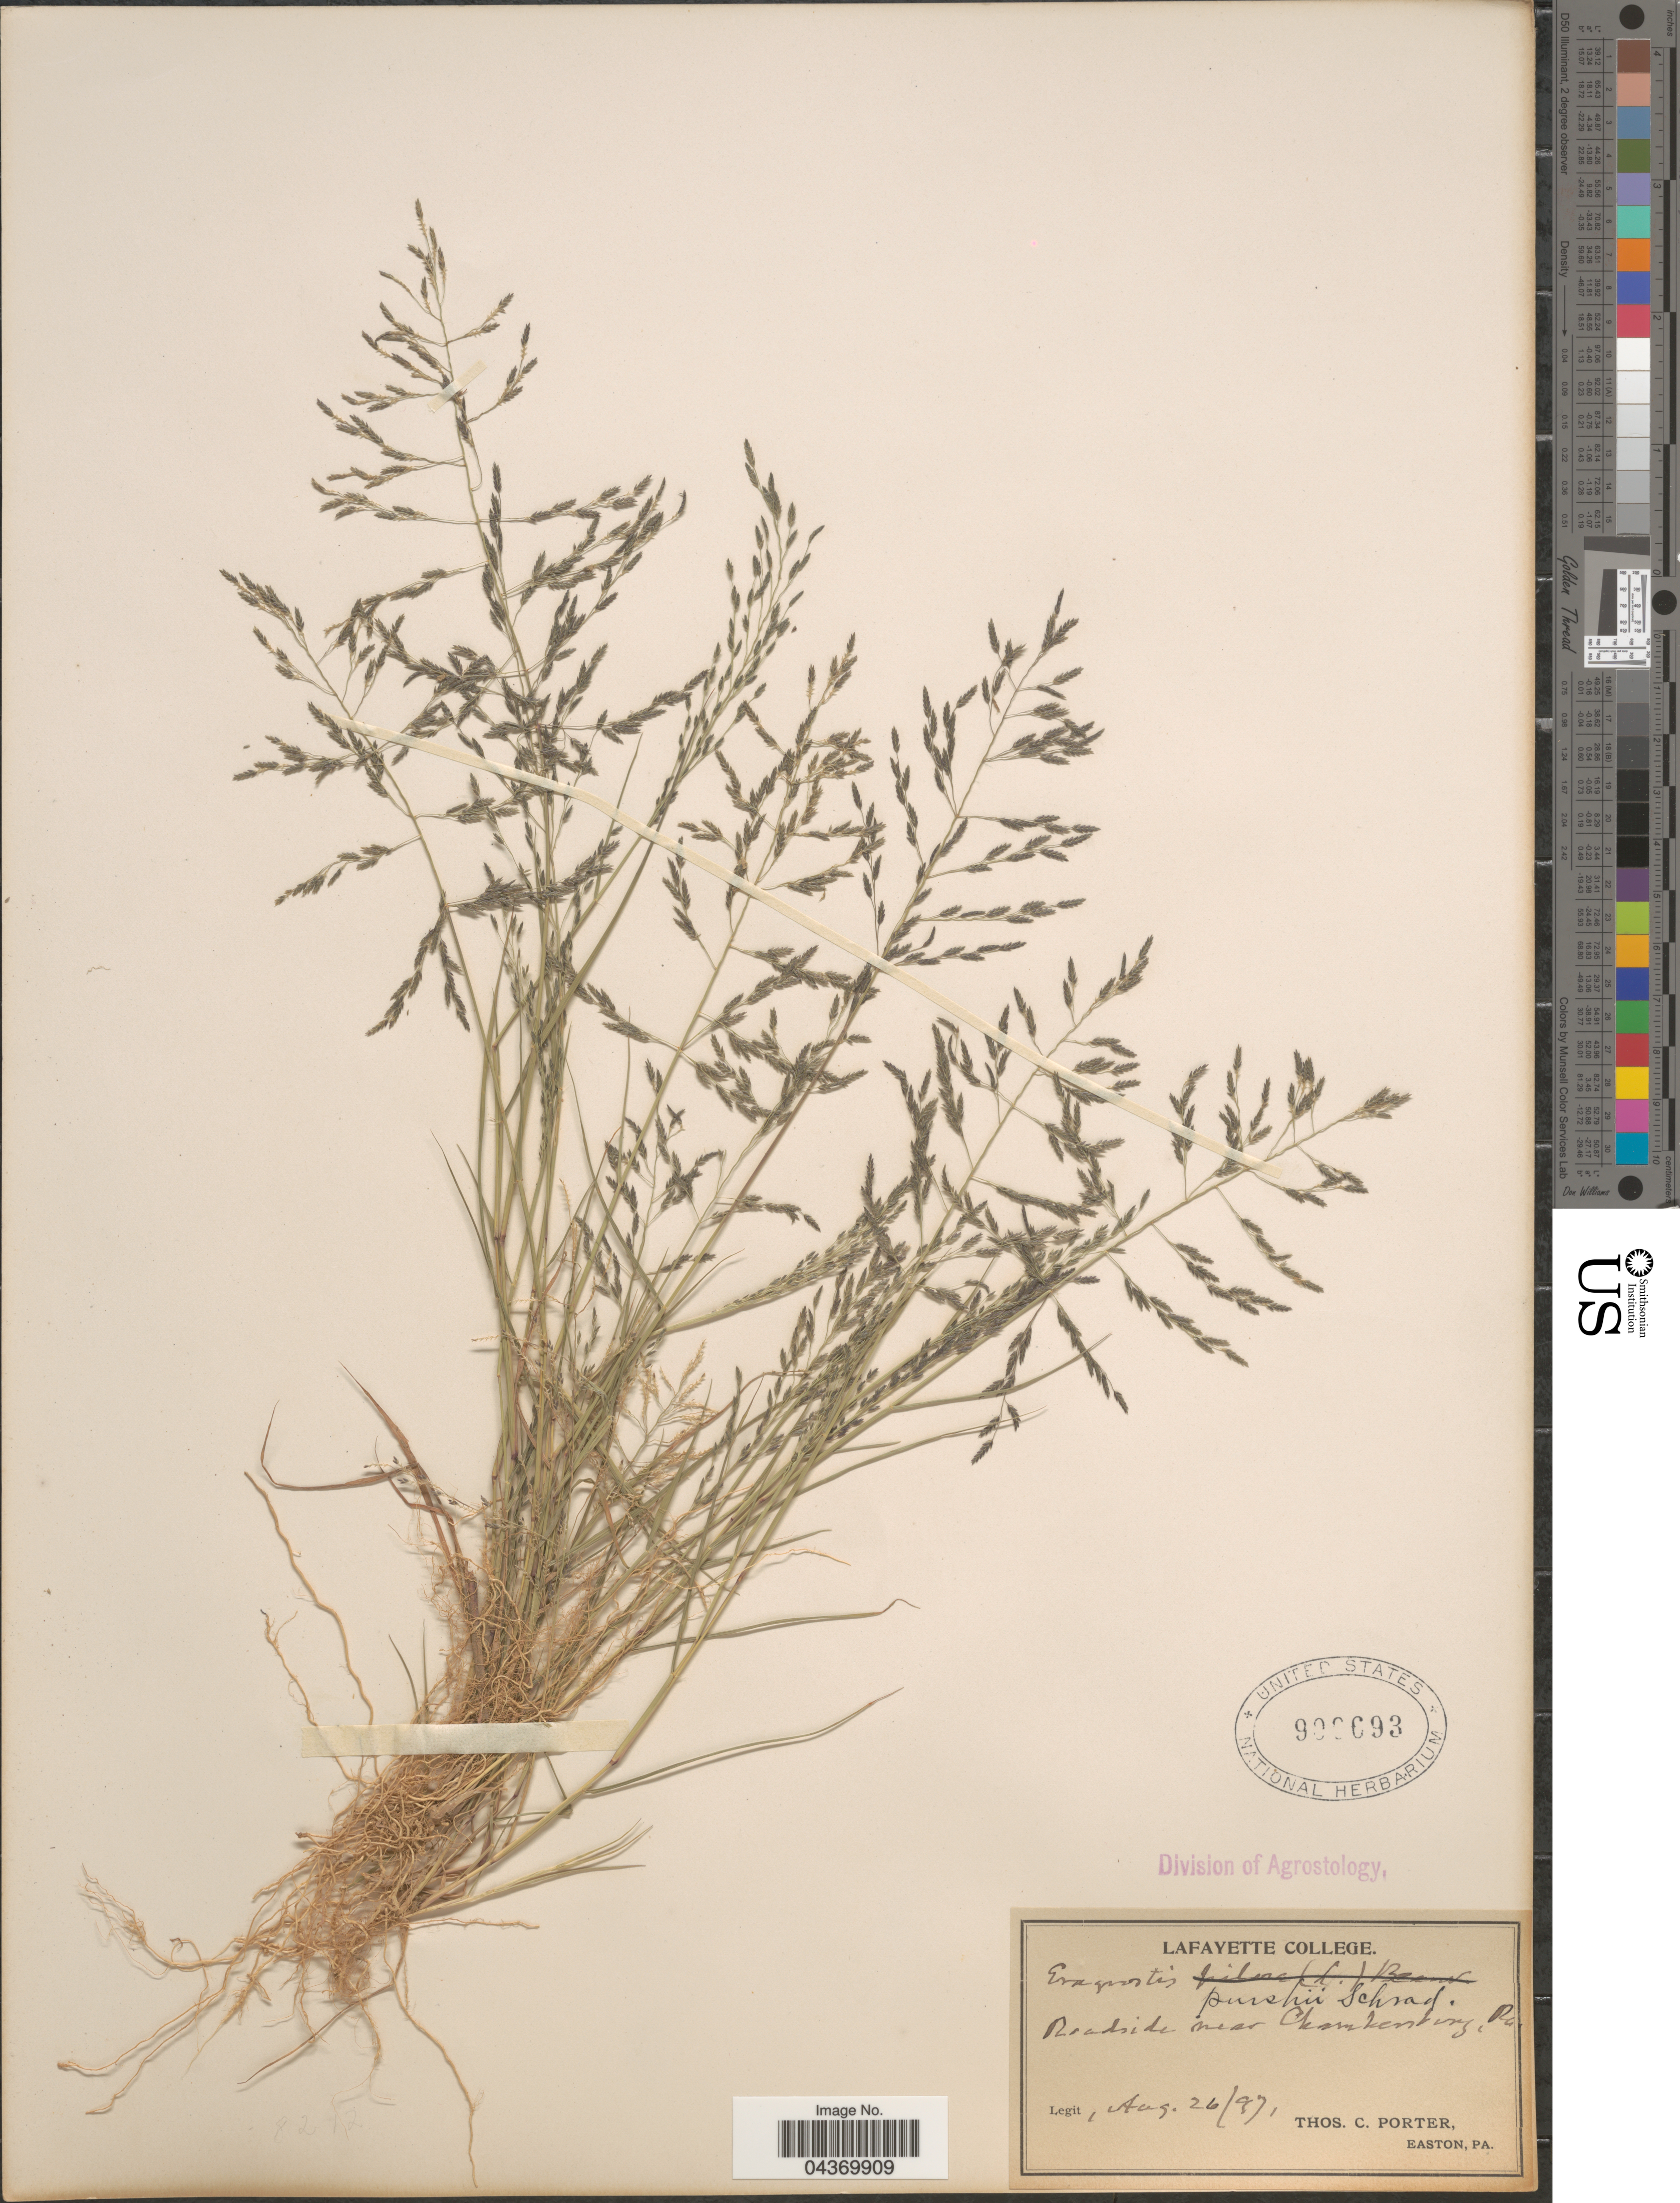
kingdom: Plantae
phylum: Tracheophyta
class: Liliopsida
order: Poales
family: Poaceae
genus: Eragrostis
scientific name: Eragrostis pectinacea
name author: (Michx.) Nees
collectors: T. Porter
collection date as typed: Transcribed d/m/y: 26/8/97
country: United States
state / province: Pennsylvania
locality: Roadside near Chambersburg.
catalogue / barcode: US 900693